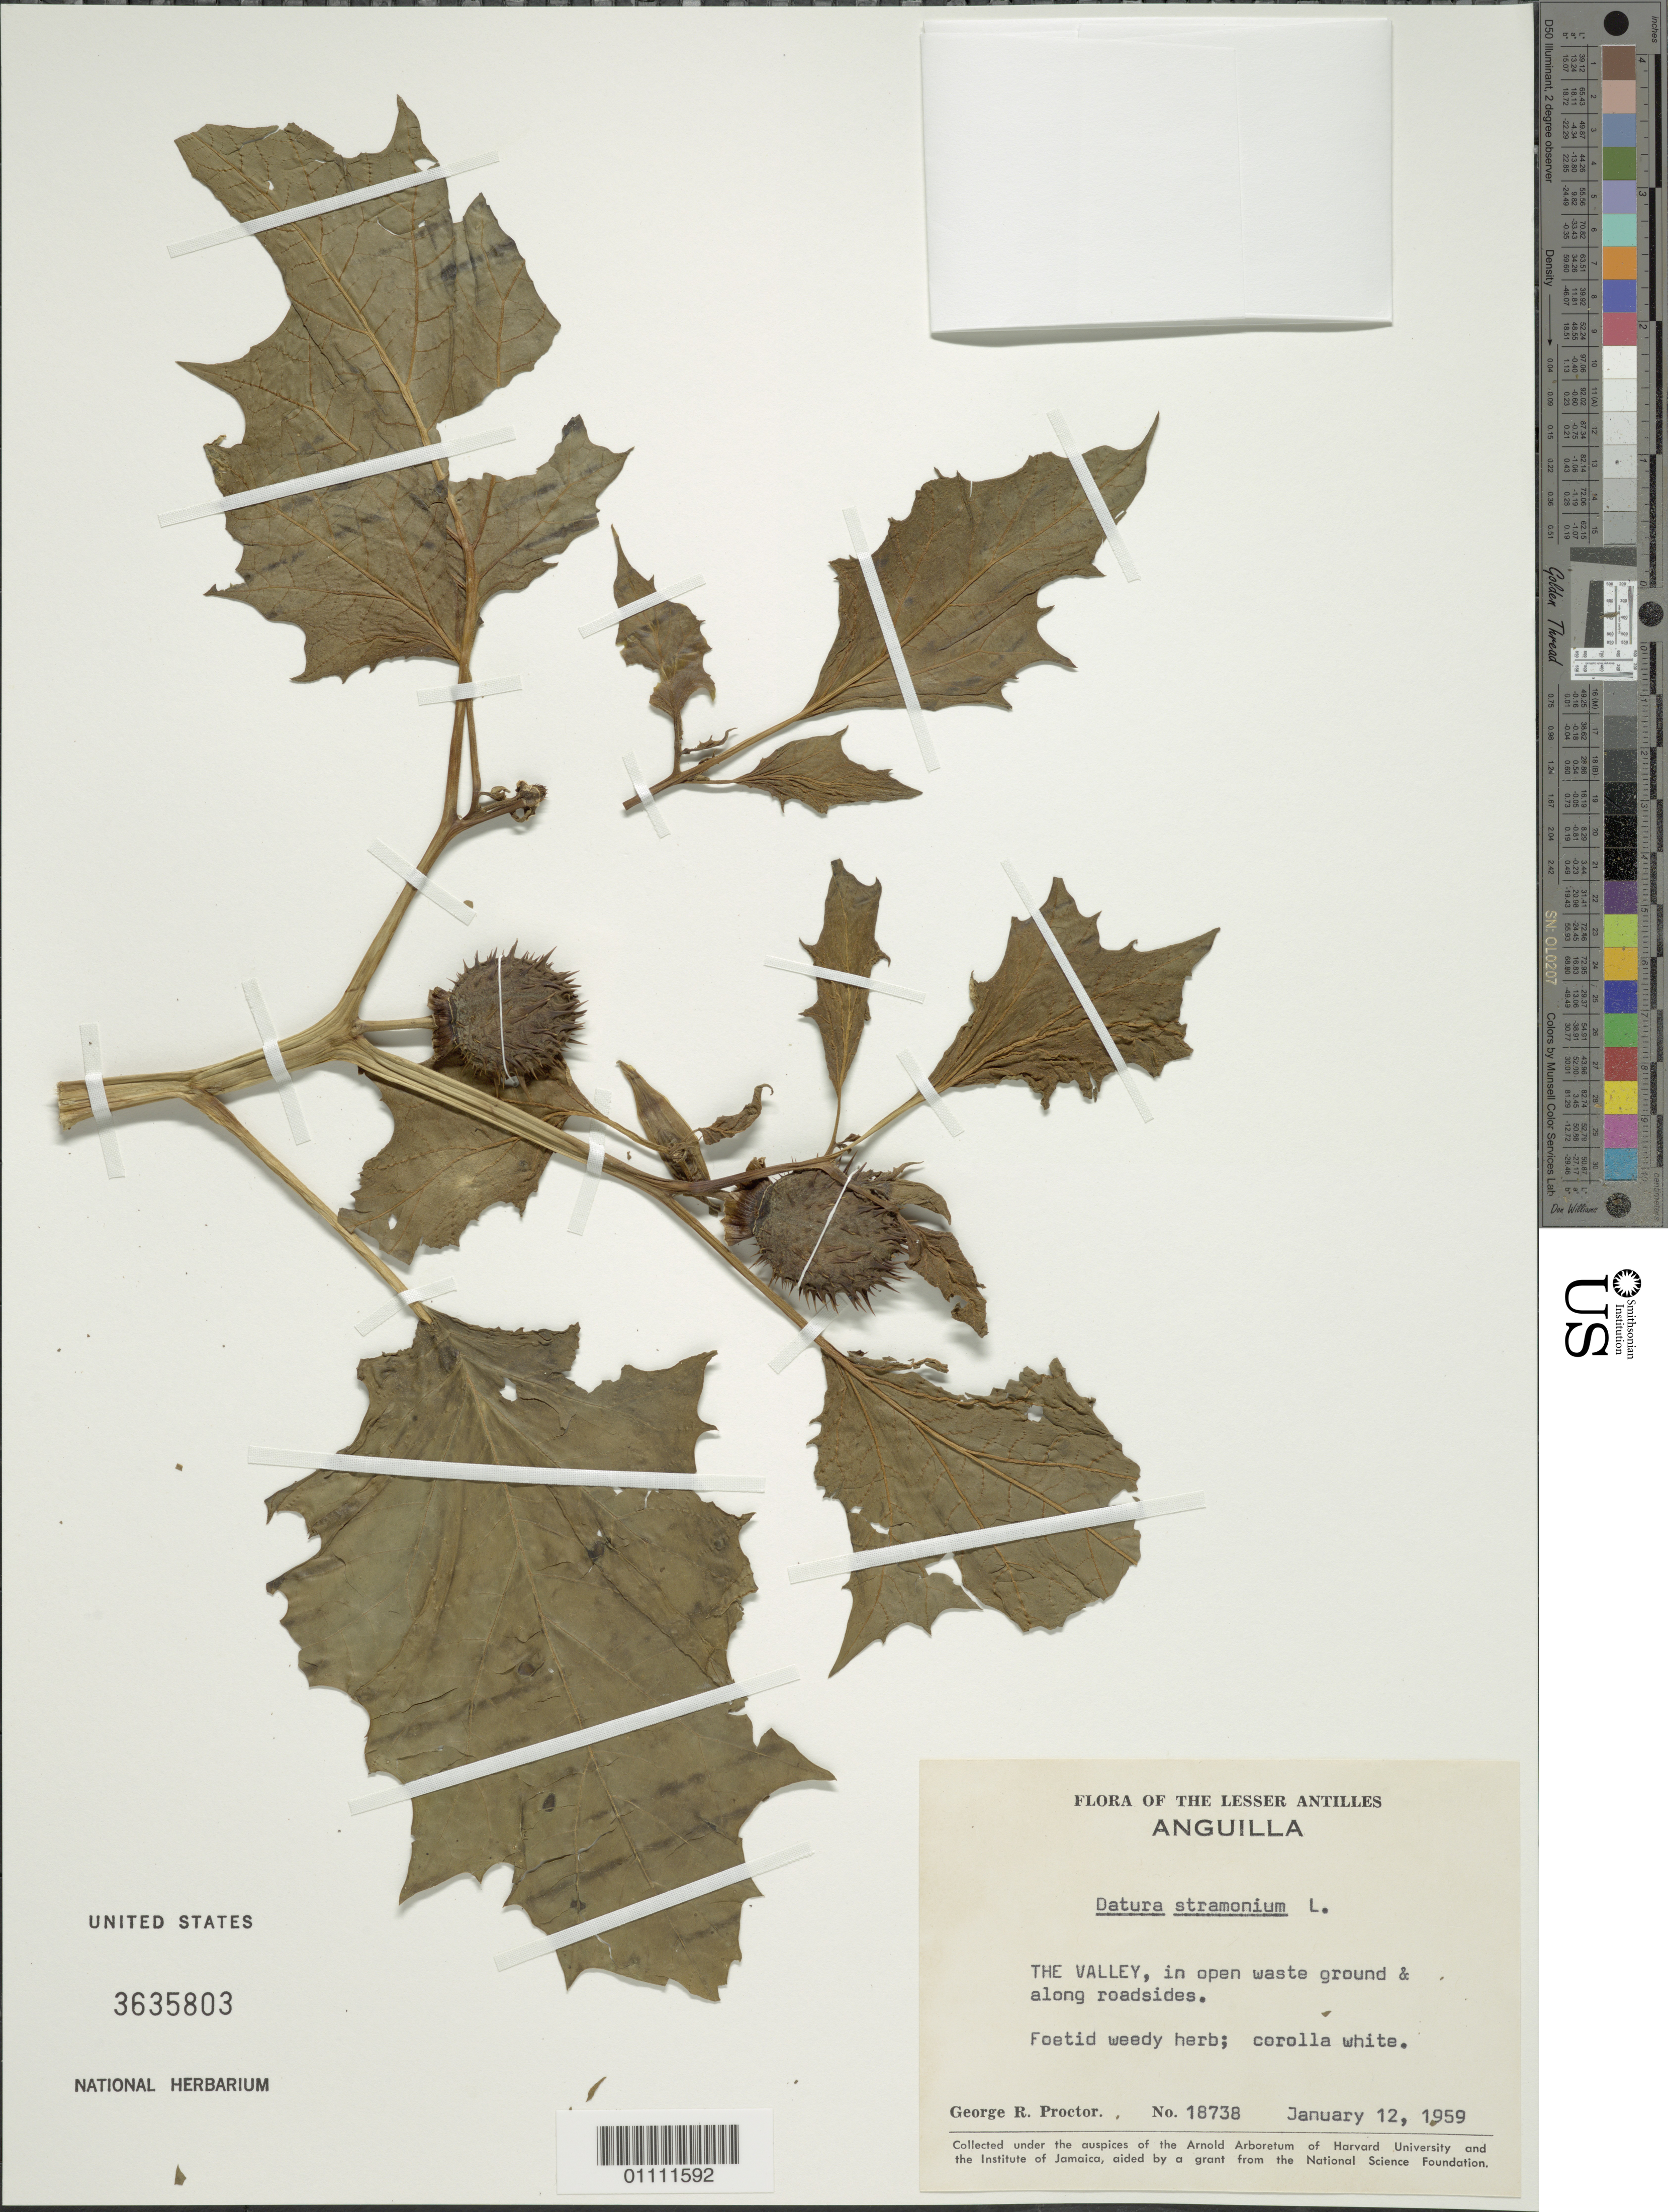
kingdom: Plantae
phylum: Tracheophyta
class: Magnoliopsida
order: Solanales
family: Solanaceae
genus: Datura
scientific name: Datura stramonium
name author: L.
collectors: G. R. Proctor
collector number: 18738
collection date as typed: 12 Jan 1959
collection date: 1959-01-12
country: Anguilla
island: Anguilla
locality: The Valley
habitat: In open waste ground and along roadsides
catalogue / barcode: US 3635803